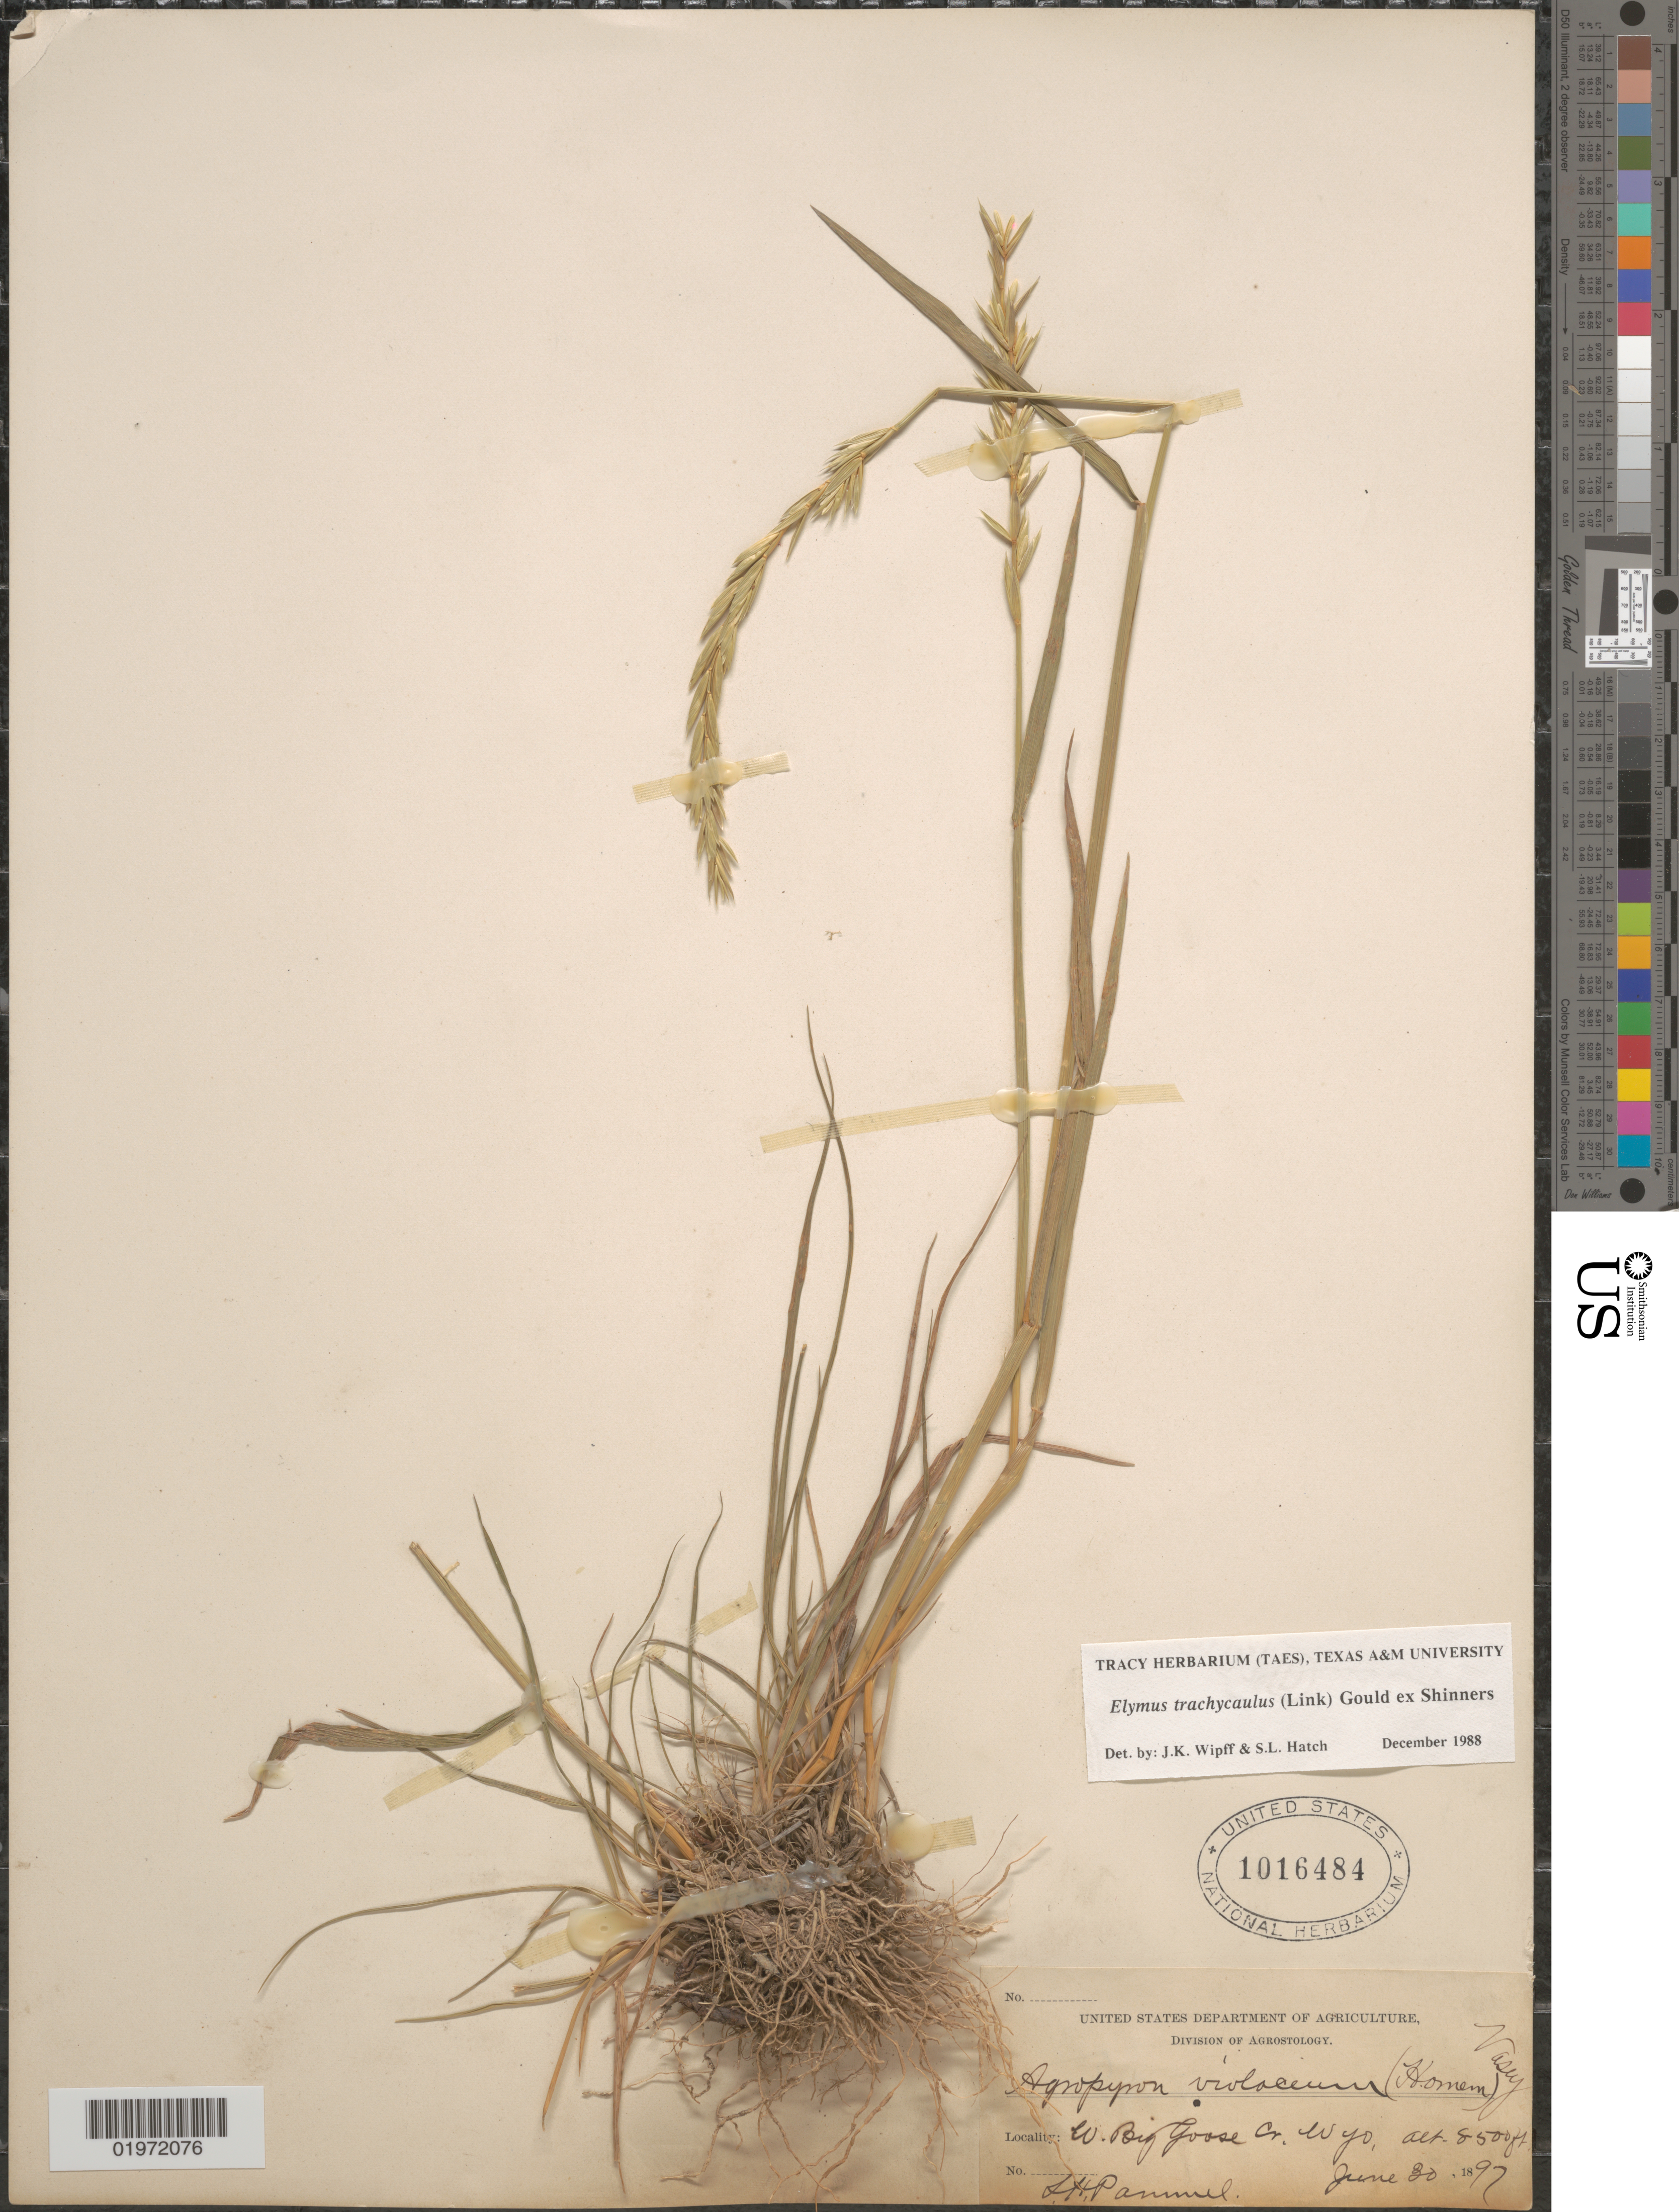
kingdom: Plantae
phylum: Tracheophyta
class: Liliopsida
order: Poales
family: Poaceae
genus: Elymus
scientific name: Elymus trachycaulus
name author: (Link) Gould ex Shinners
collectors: L. Pammel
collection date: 1897-06-30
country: United States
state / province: Wyoming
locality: W. Big Goose Cr.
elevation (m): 2591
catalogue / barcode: US 1016484